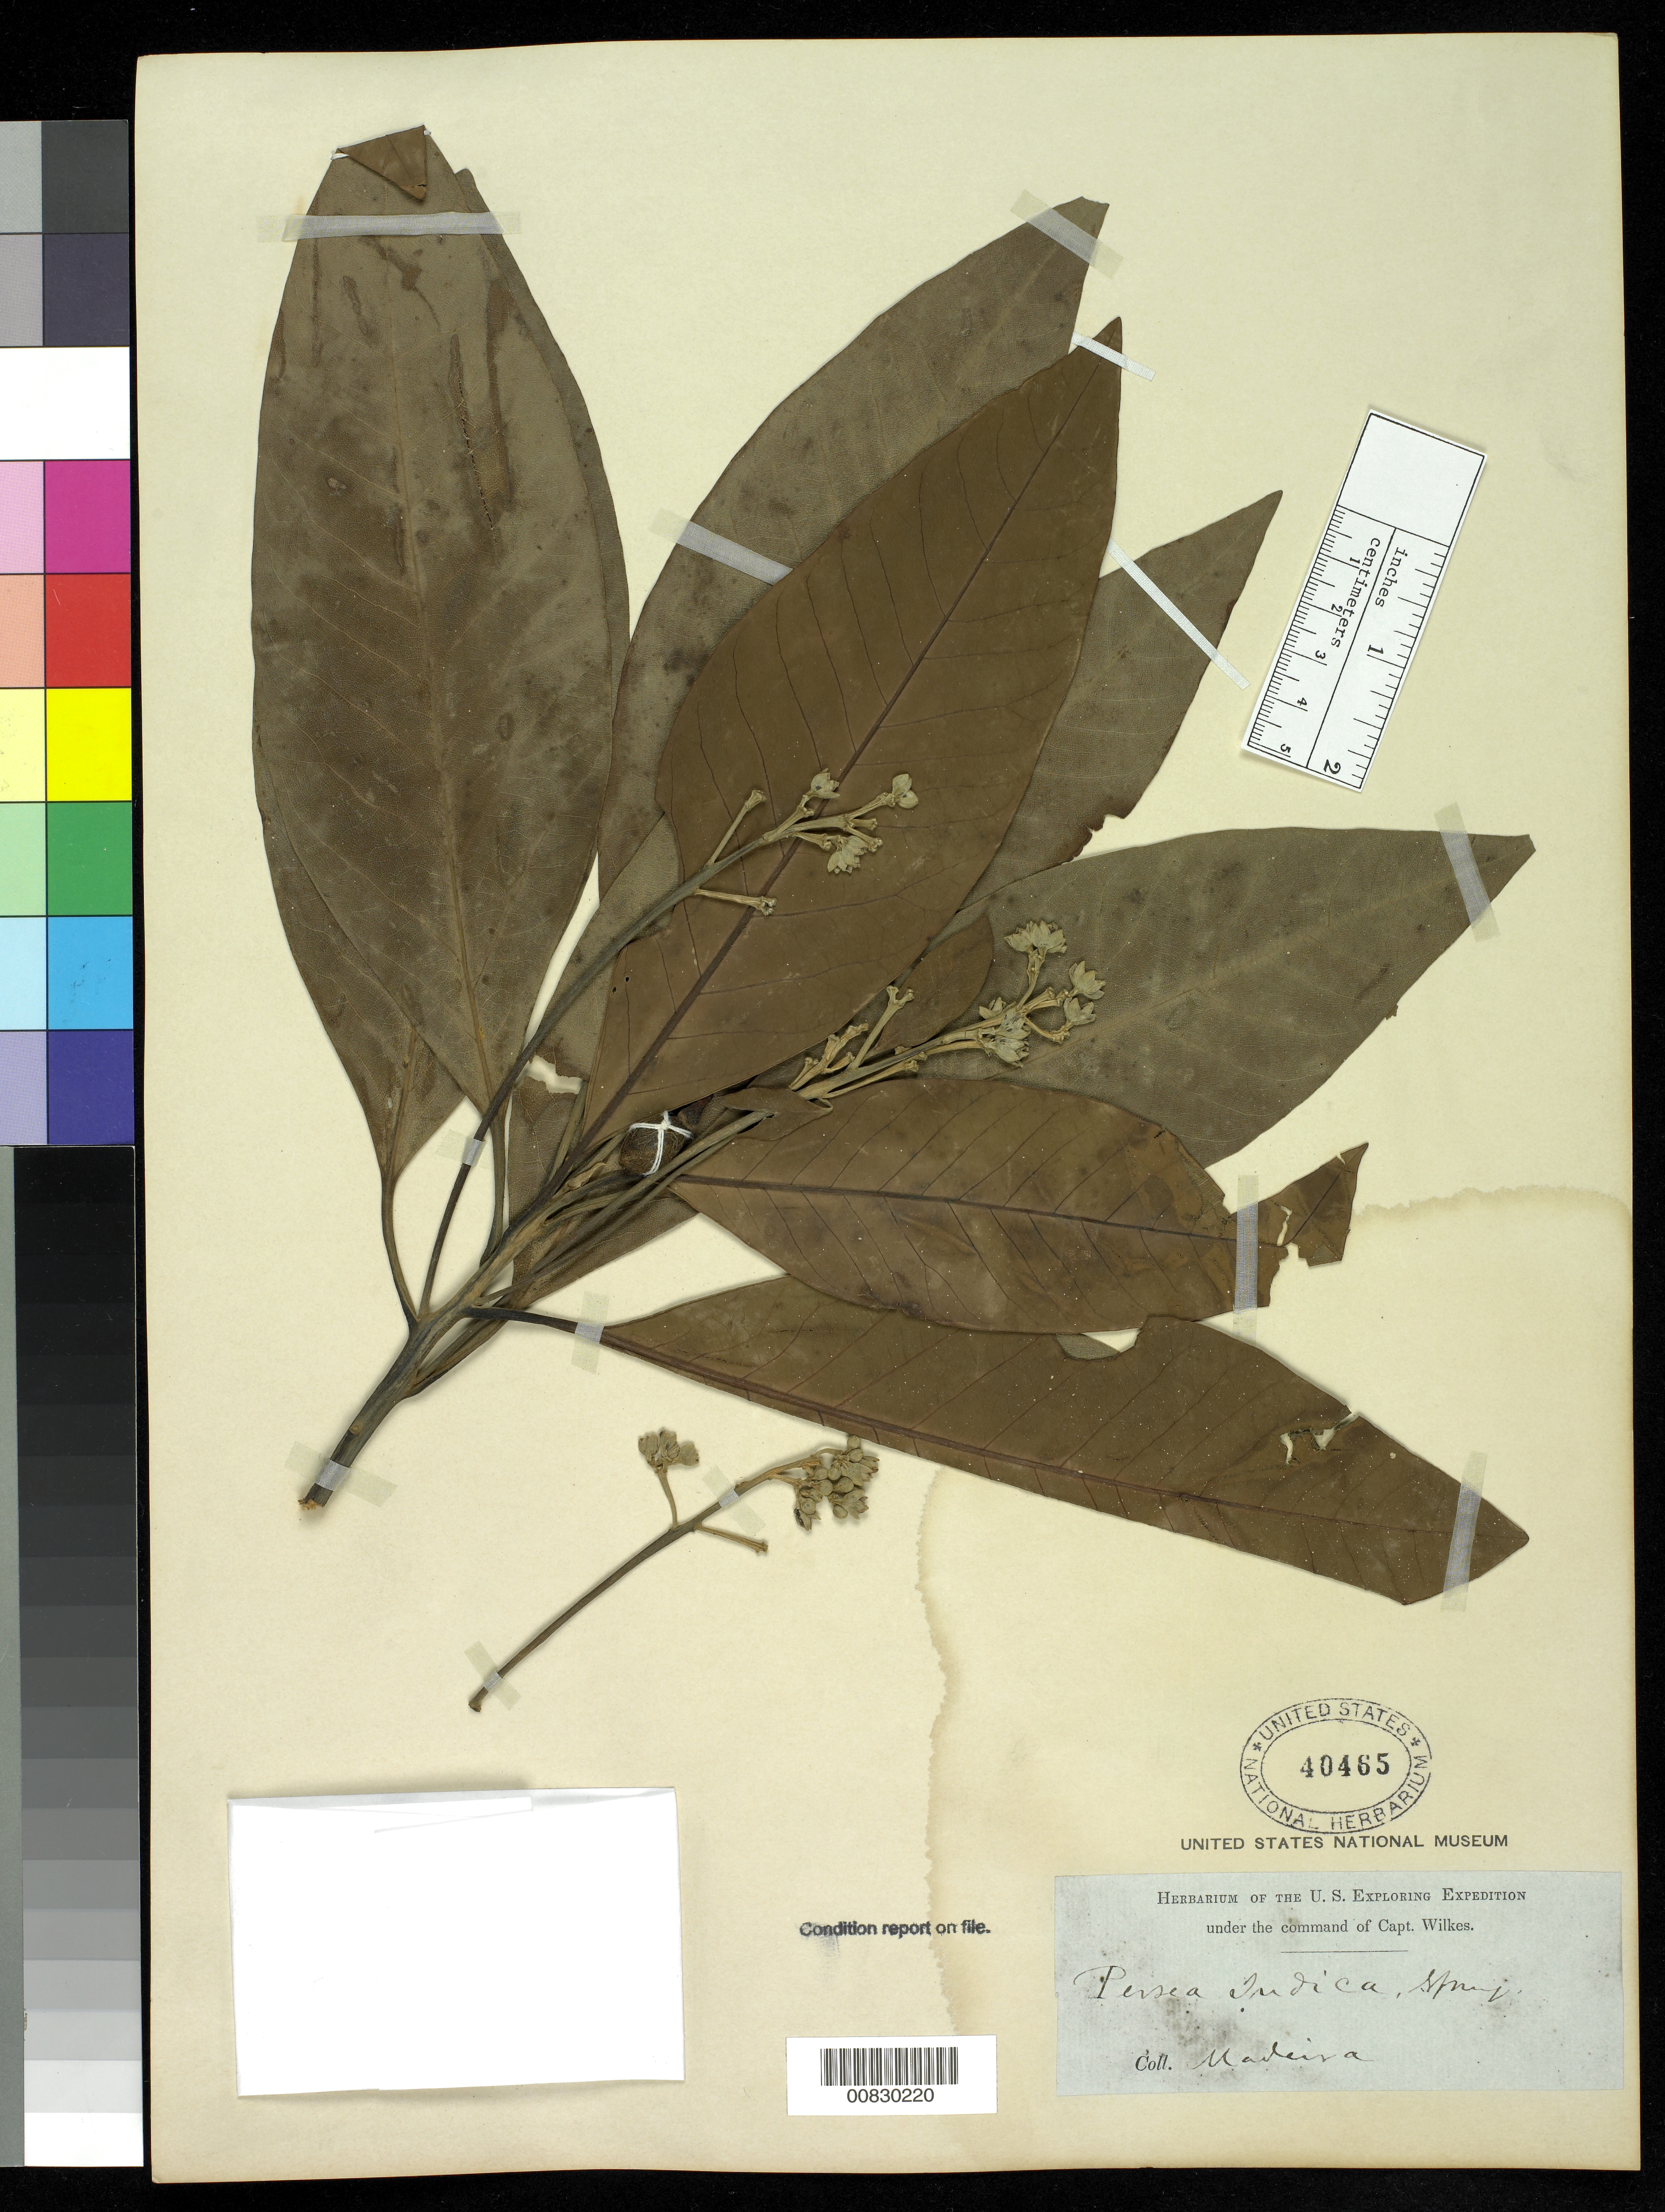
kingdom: Plantae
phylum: Tracheophyta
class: Magnoliopsida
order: Laurales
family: Lauraceae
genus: Persea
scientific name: Persea indica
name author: Spreng.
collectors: Wilkes Explor. Exped.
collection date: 1838/1842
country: Portugal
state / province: Madeira (Aut. Reg.)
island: Madeira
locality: Funchal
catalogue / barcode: US 40465